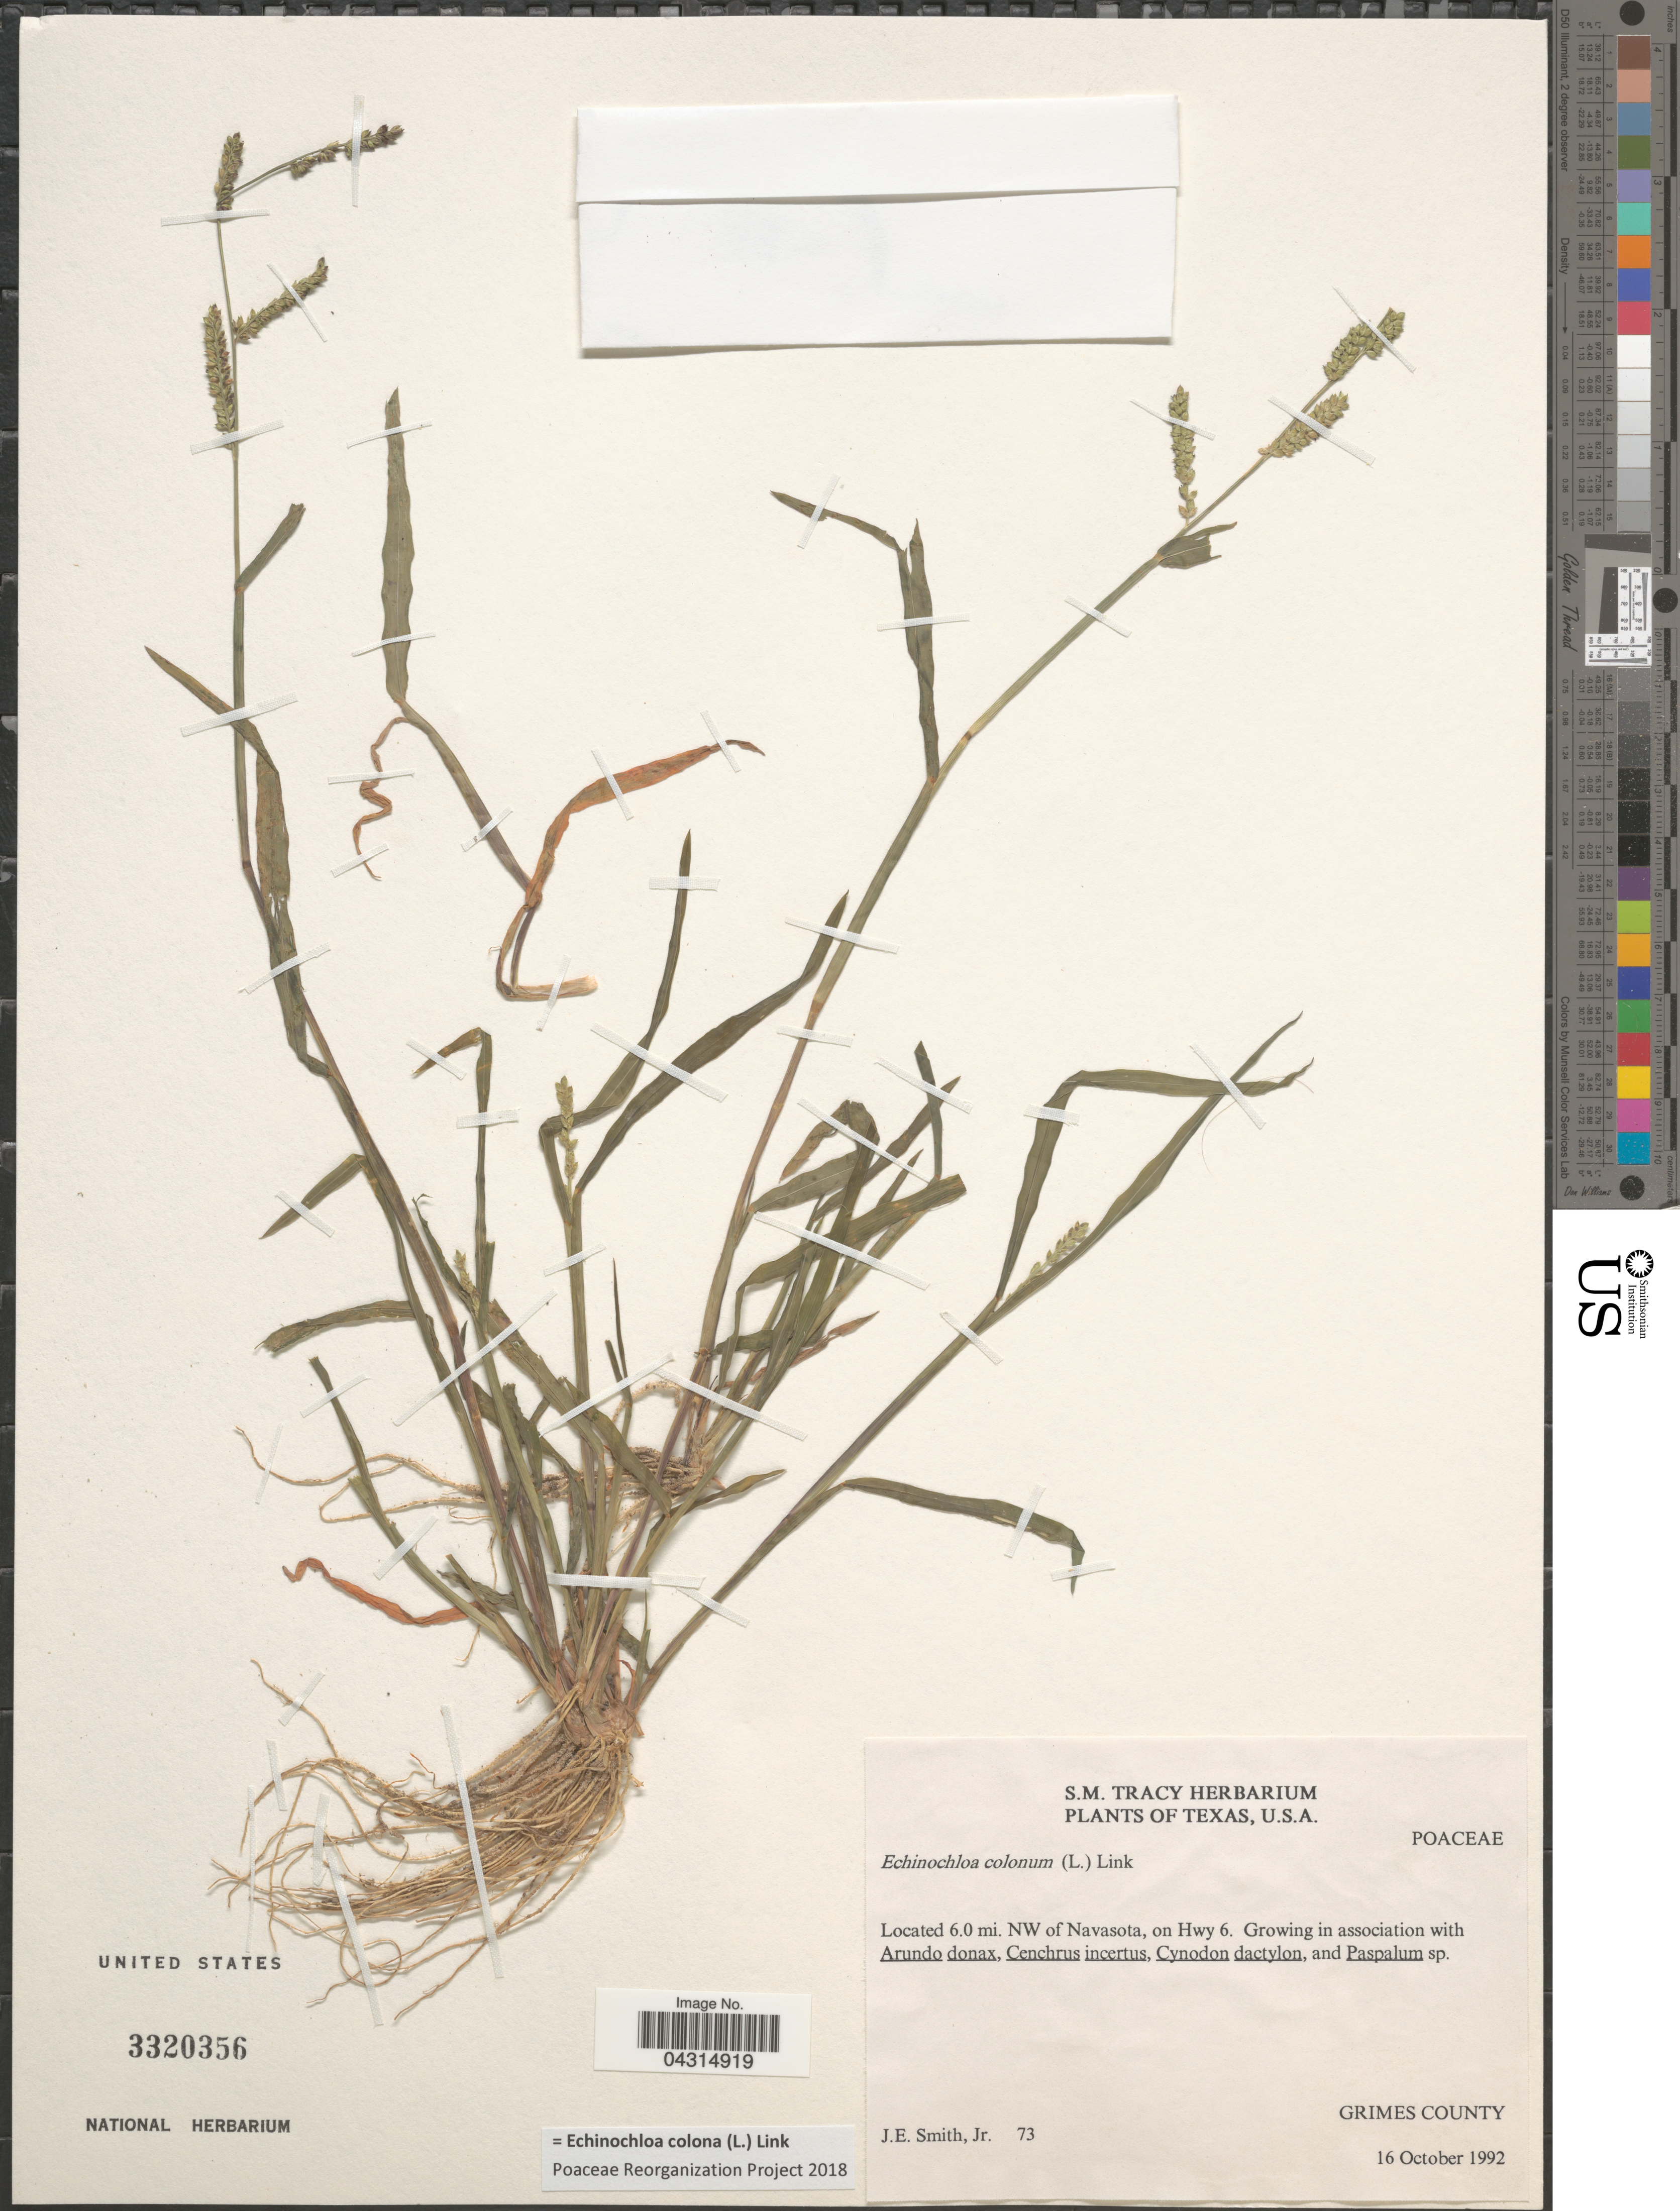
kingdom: Plantae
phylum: Tracheophyta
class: Liliopsida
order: Poales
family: Poaceae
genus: Echinochloa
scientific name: Echinochloa colona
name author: (L.) Link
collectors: J. Smith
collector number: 73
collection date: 1992-10-16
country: United States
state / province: Texas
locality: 6.0 mi. NW of Navasota, on Hwy 6. Grimes County.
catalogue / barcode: US 3320356